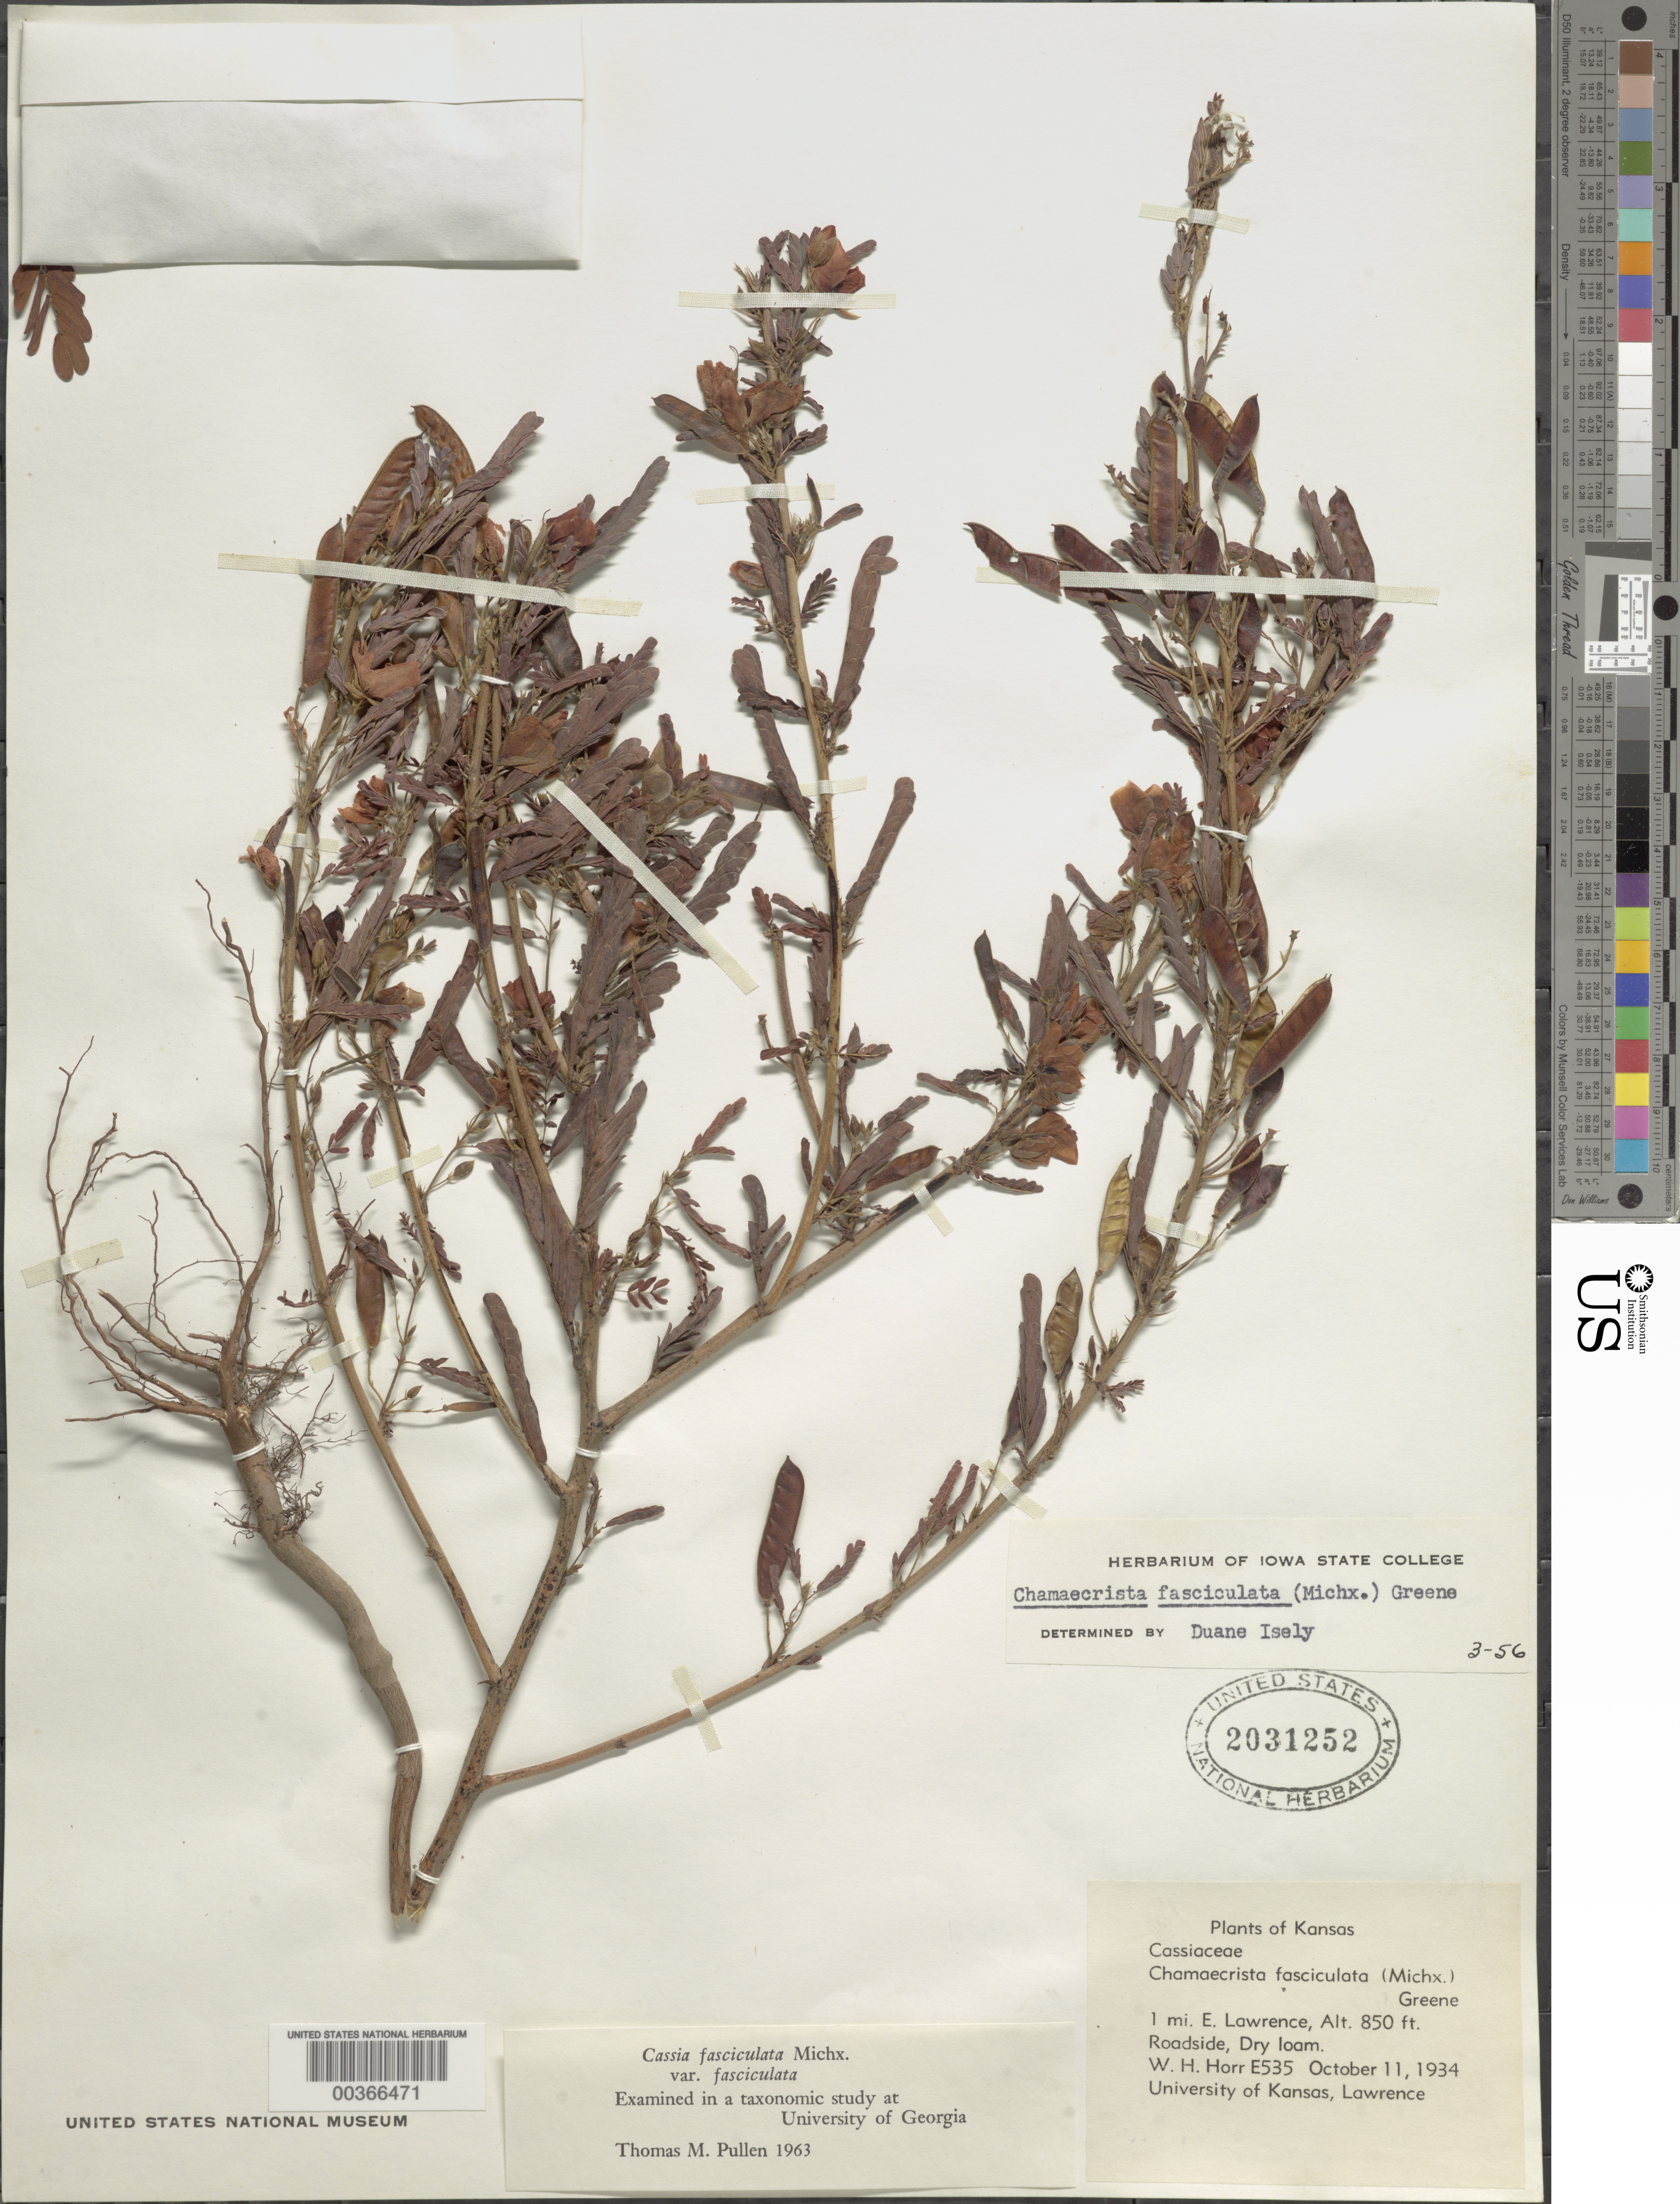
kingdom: Plantae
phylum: Tracheophyta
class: Magnoliopsida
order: Fabales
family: Fabaceae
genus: Chamaecrista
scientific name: Chamaecrista fasciculata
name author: (Michx.) Greene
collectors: W. H. Horr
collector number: E535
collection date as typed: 11 Oct 1934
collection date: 1934-10-11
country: United States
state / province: Kansas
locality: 1 mi e lawrence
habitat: Roadside, dry loam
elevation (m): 850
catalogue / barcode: US 2031252